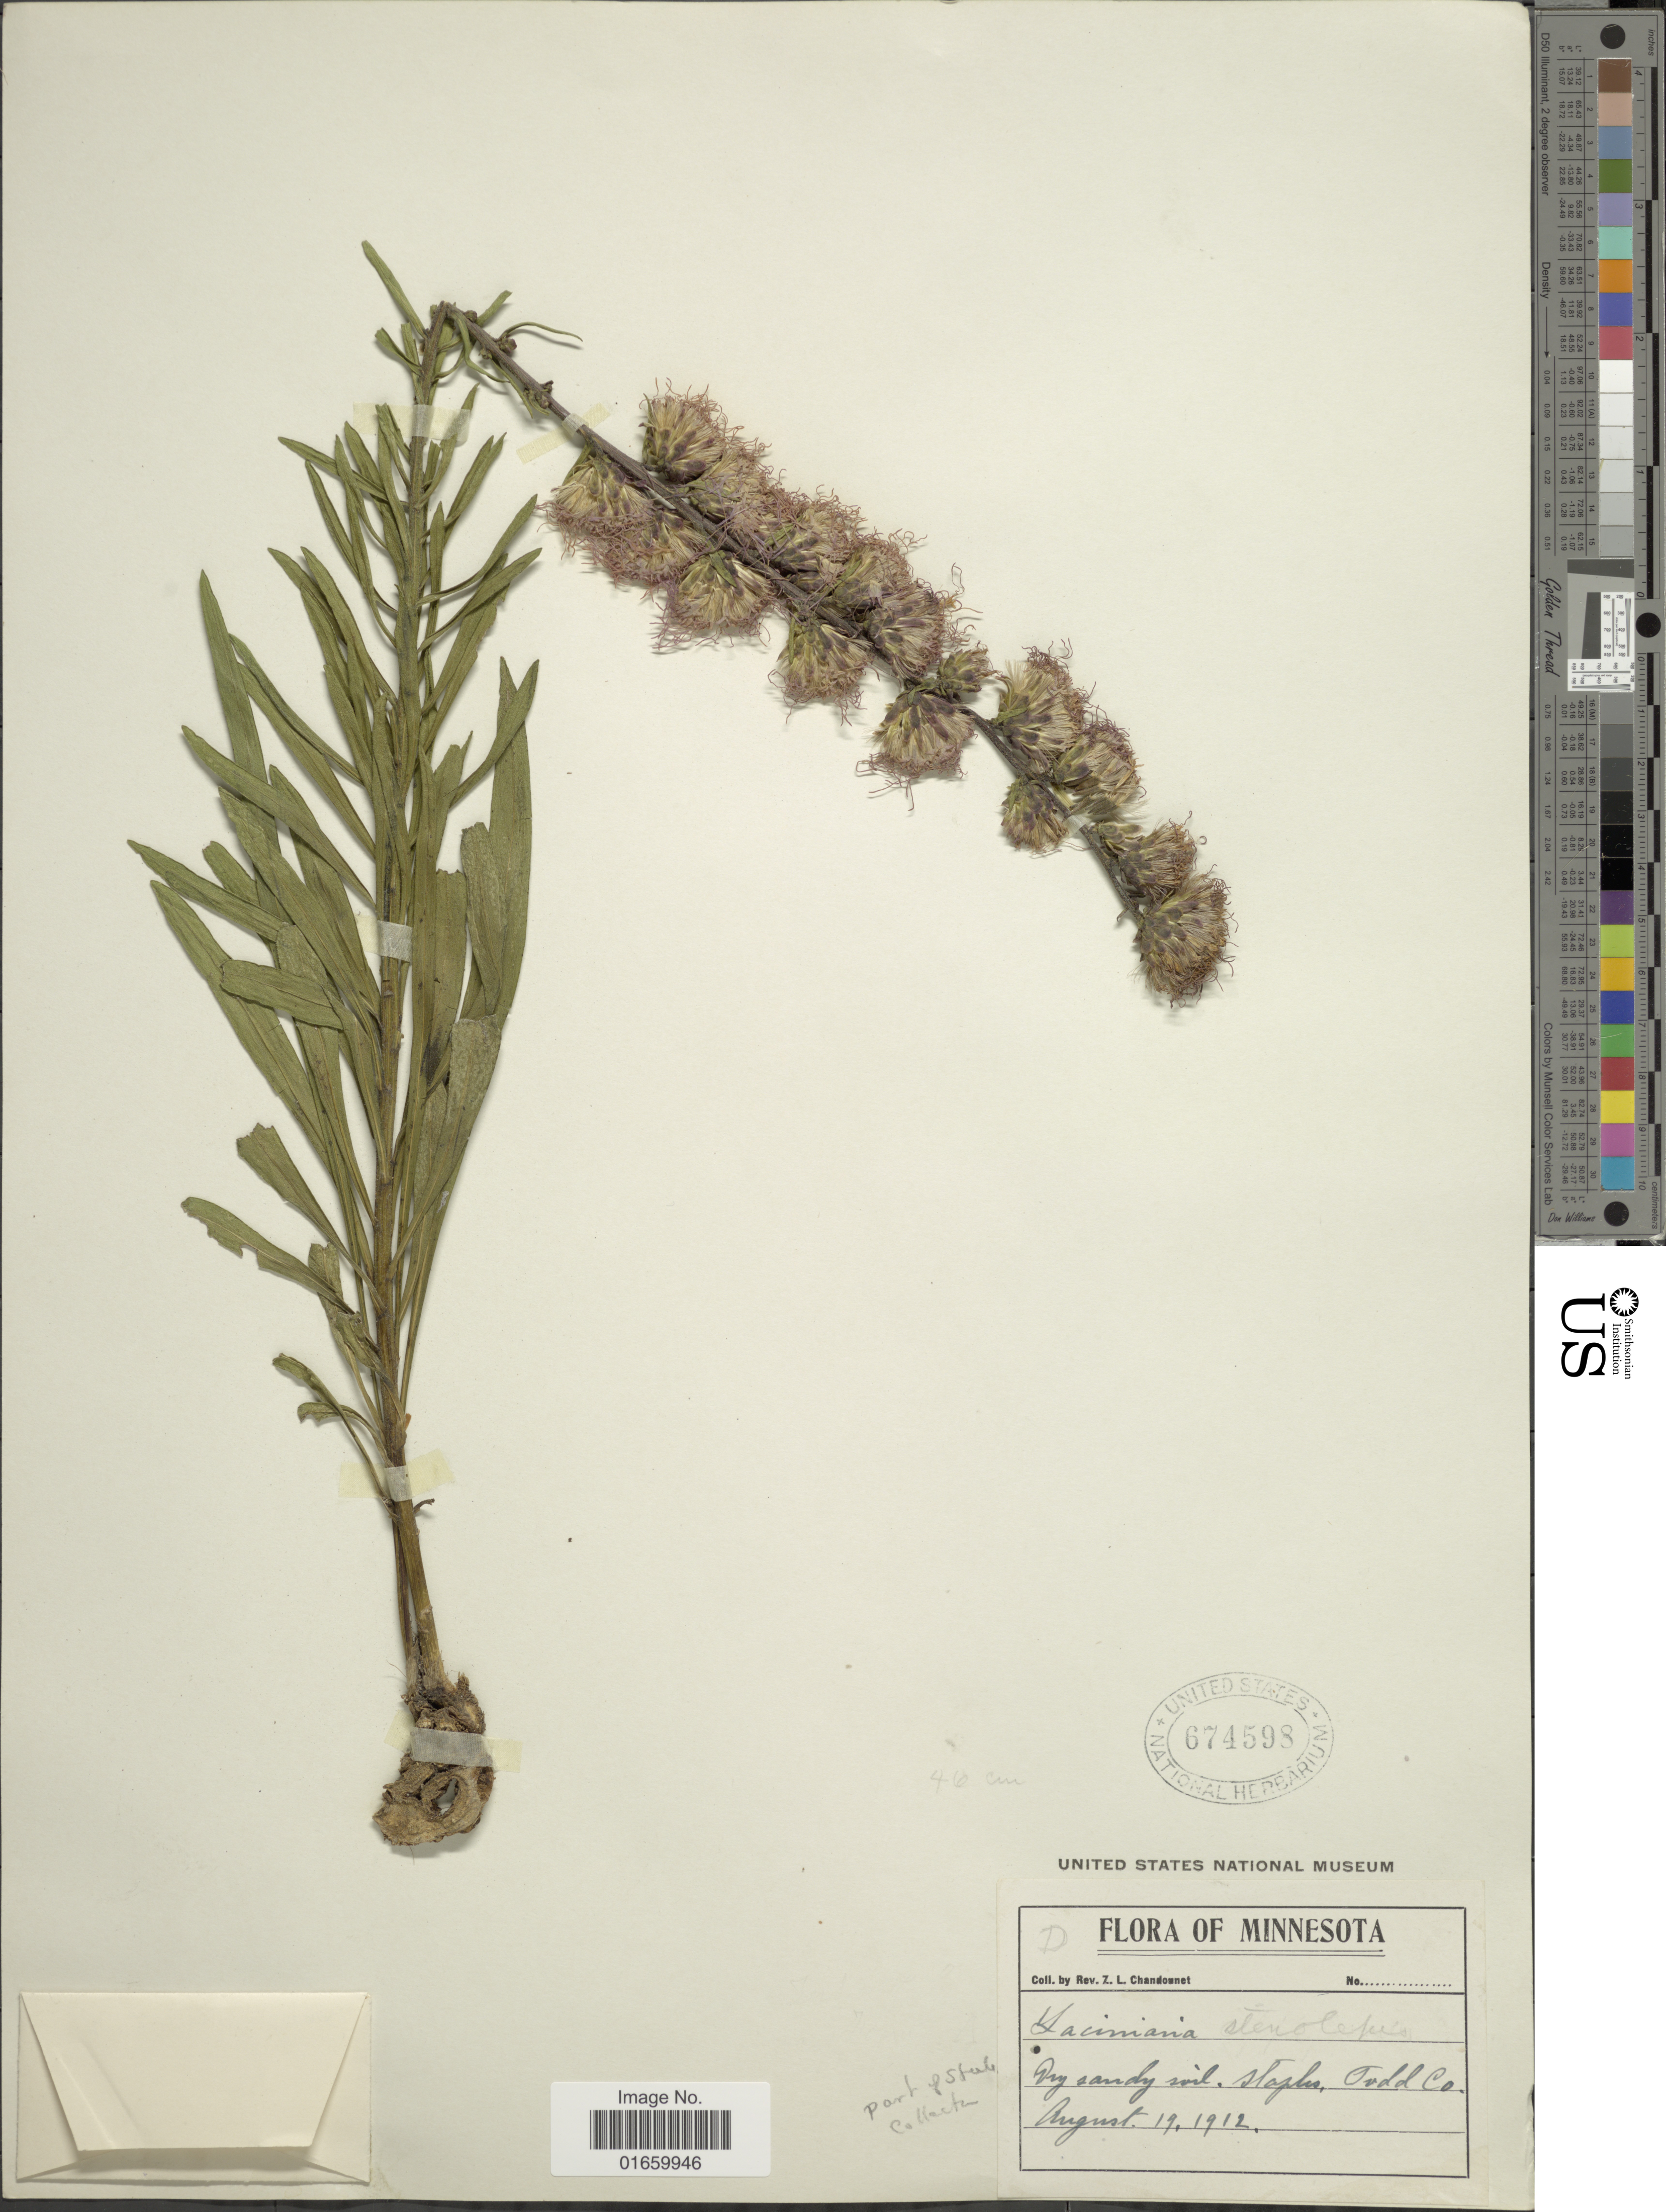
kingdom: Plantae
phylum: Tracheophyta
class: Magnoliopsida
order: Asterales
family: Asteraceae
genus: Liatris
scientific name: Liatris sp.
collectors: Z. Chandonnet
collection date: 1912-08-19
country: United States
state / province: Minnesota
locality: Dry sandy soil, slopes, Todd Co.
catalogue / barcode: US 674598